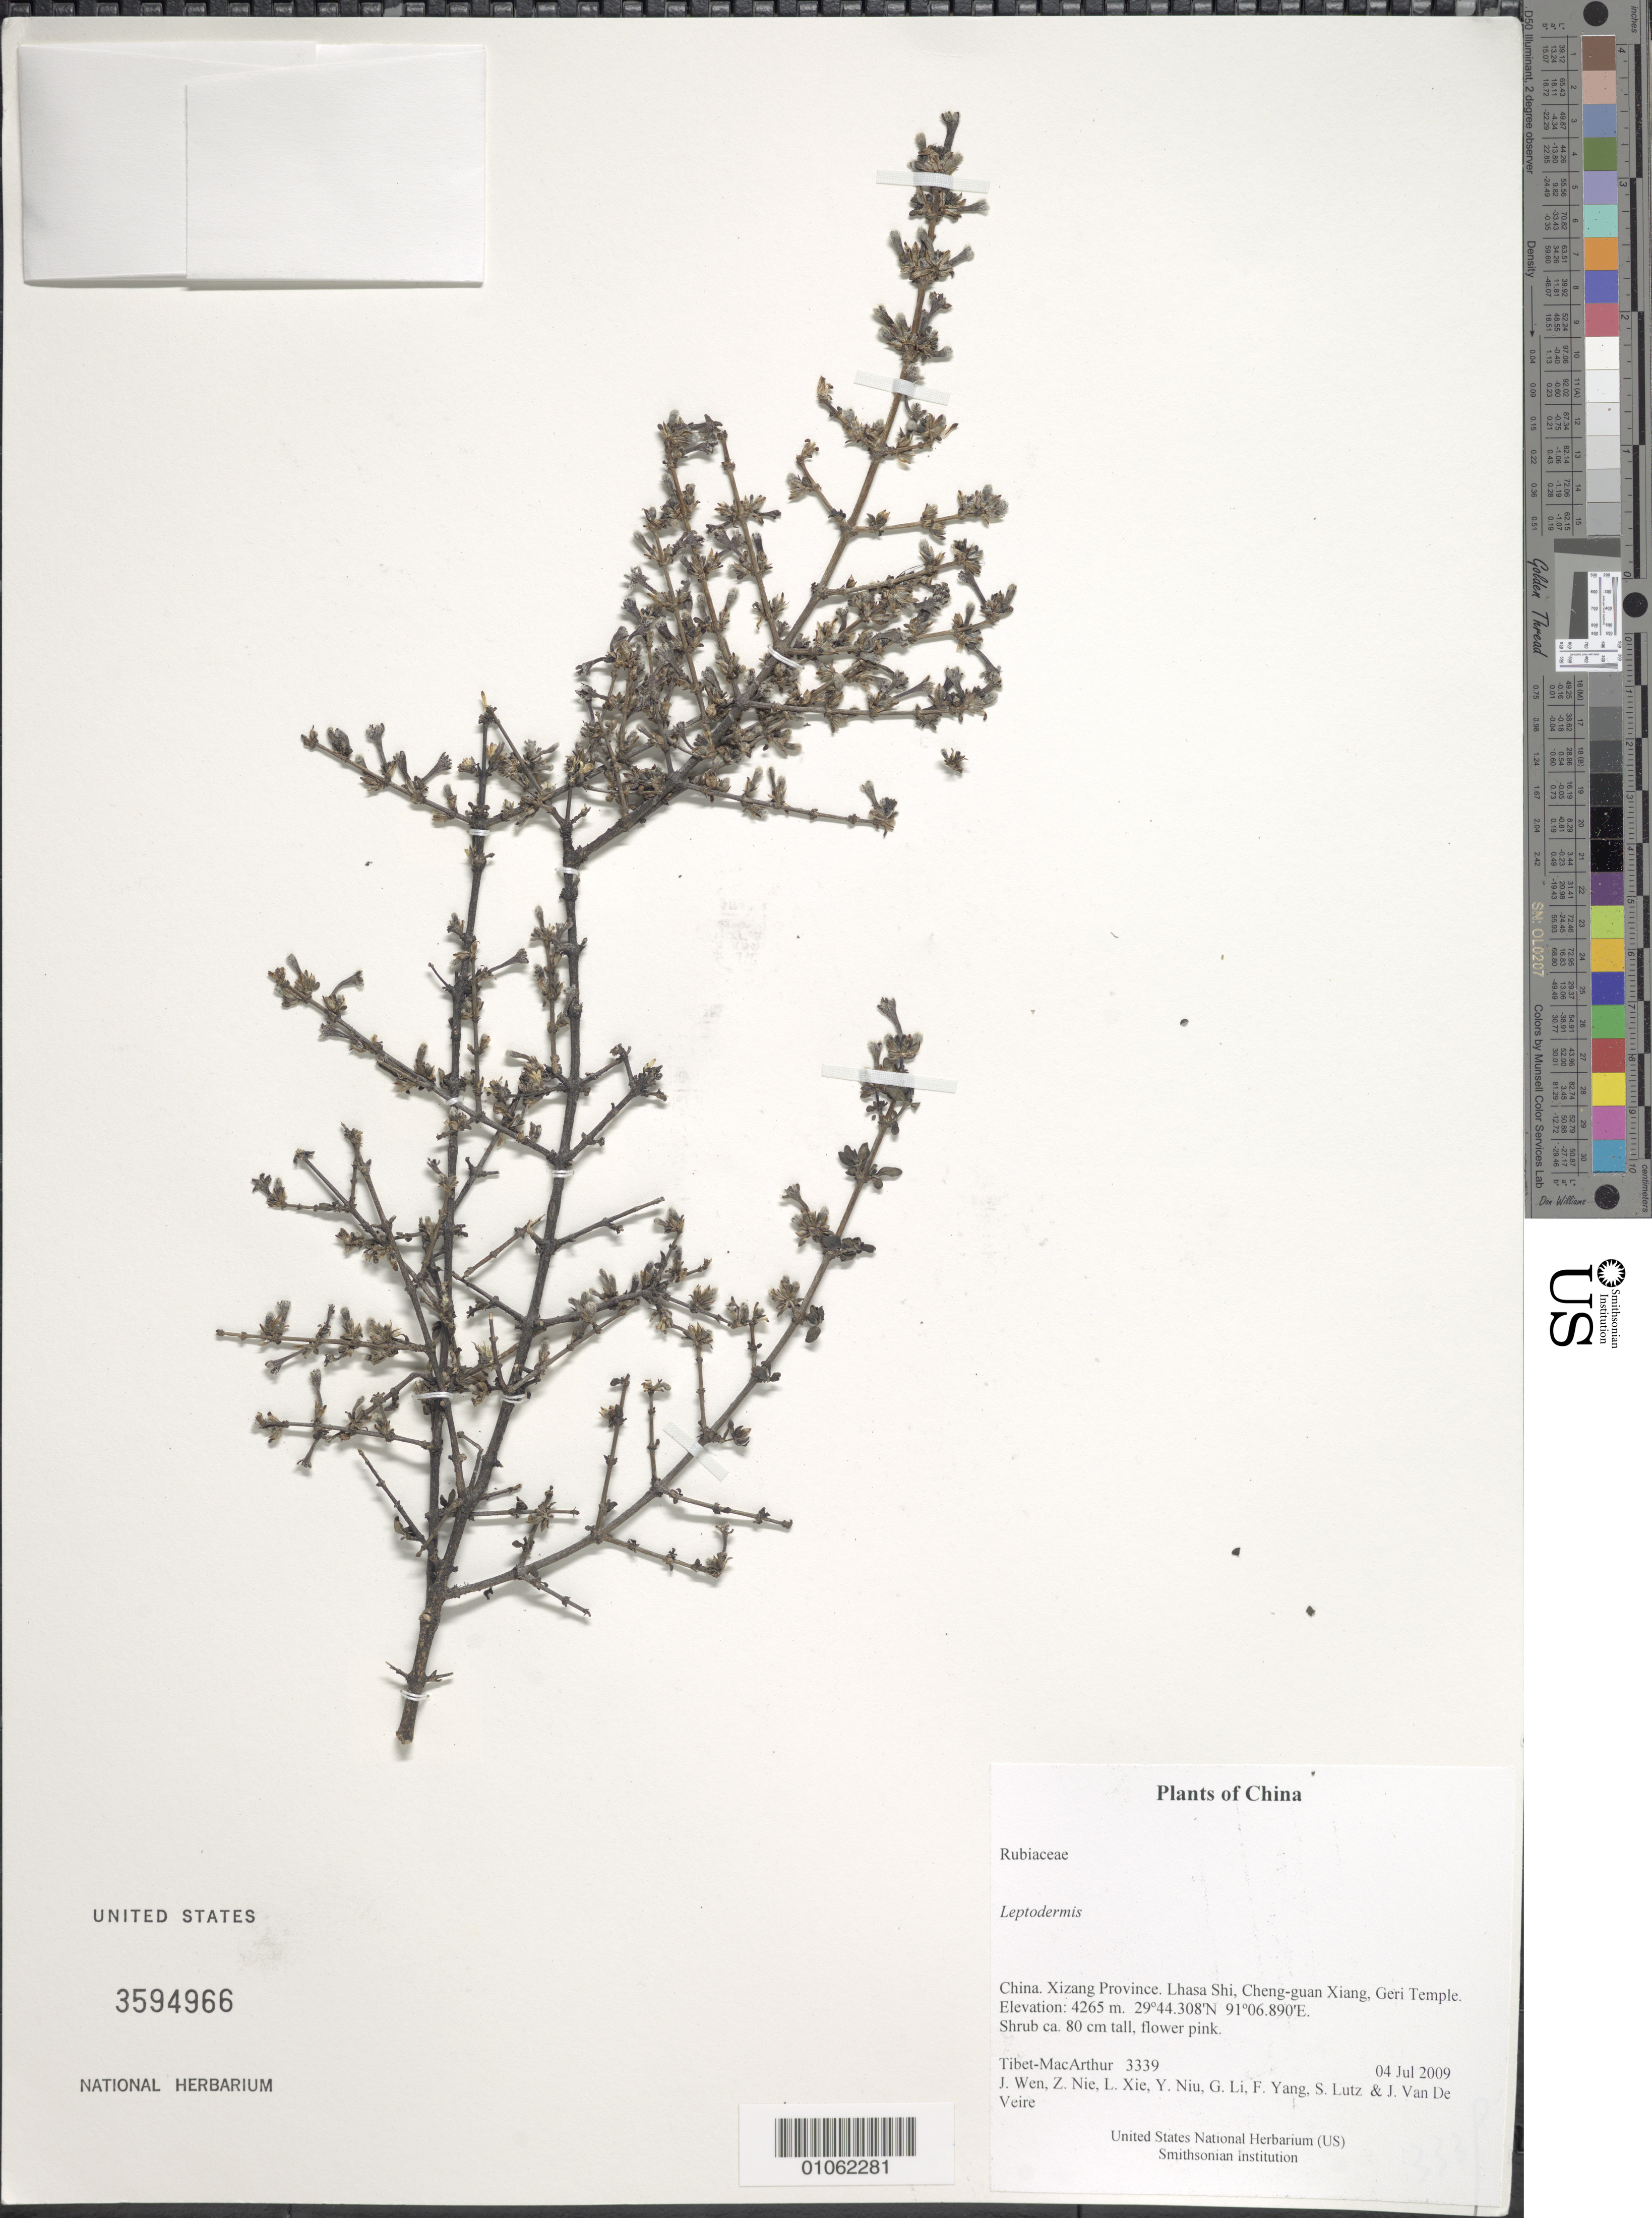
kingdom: Plantae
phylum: Tracheophyta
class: Magnoliopsida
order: Gentianales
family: Rubiaceae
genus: Leptodermis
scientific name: Leptodermis sp.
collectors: Tibet-MacArthur, J. Wen, Z. Nie, L. Xie, Y. Niu, G. Li, F. Yang, S. Lutz & J. Van De Veire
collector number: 3339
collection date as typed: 04 Jul 2009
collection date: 2009-07-04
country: China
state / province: Xizang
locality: Lhasa Shi, Cheng-guan Xiang, Geri Temple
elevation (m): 4265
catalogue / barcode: US 3594966